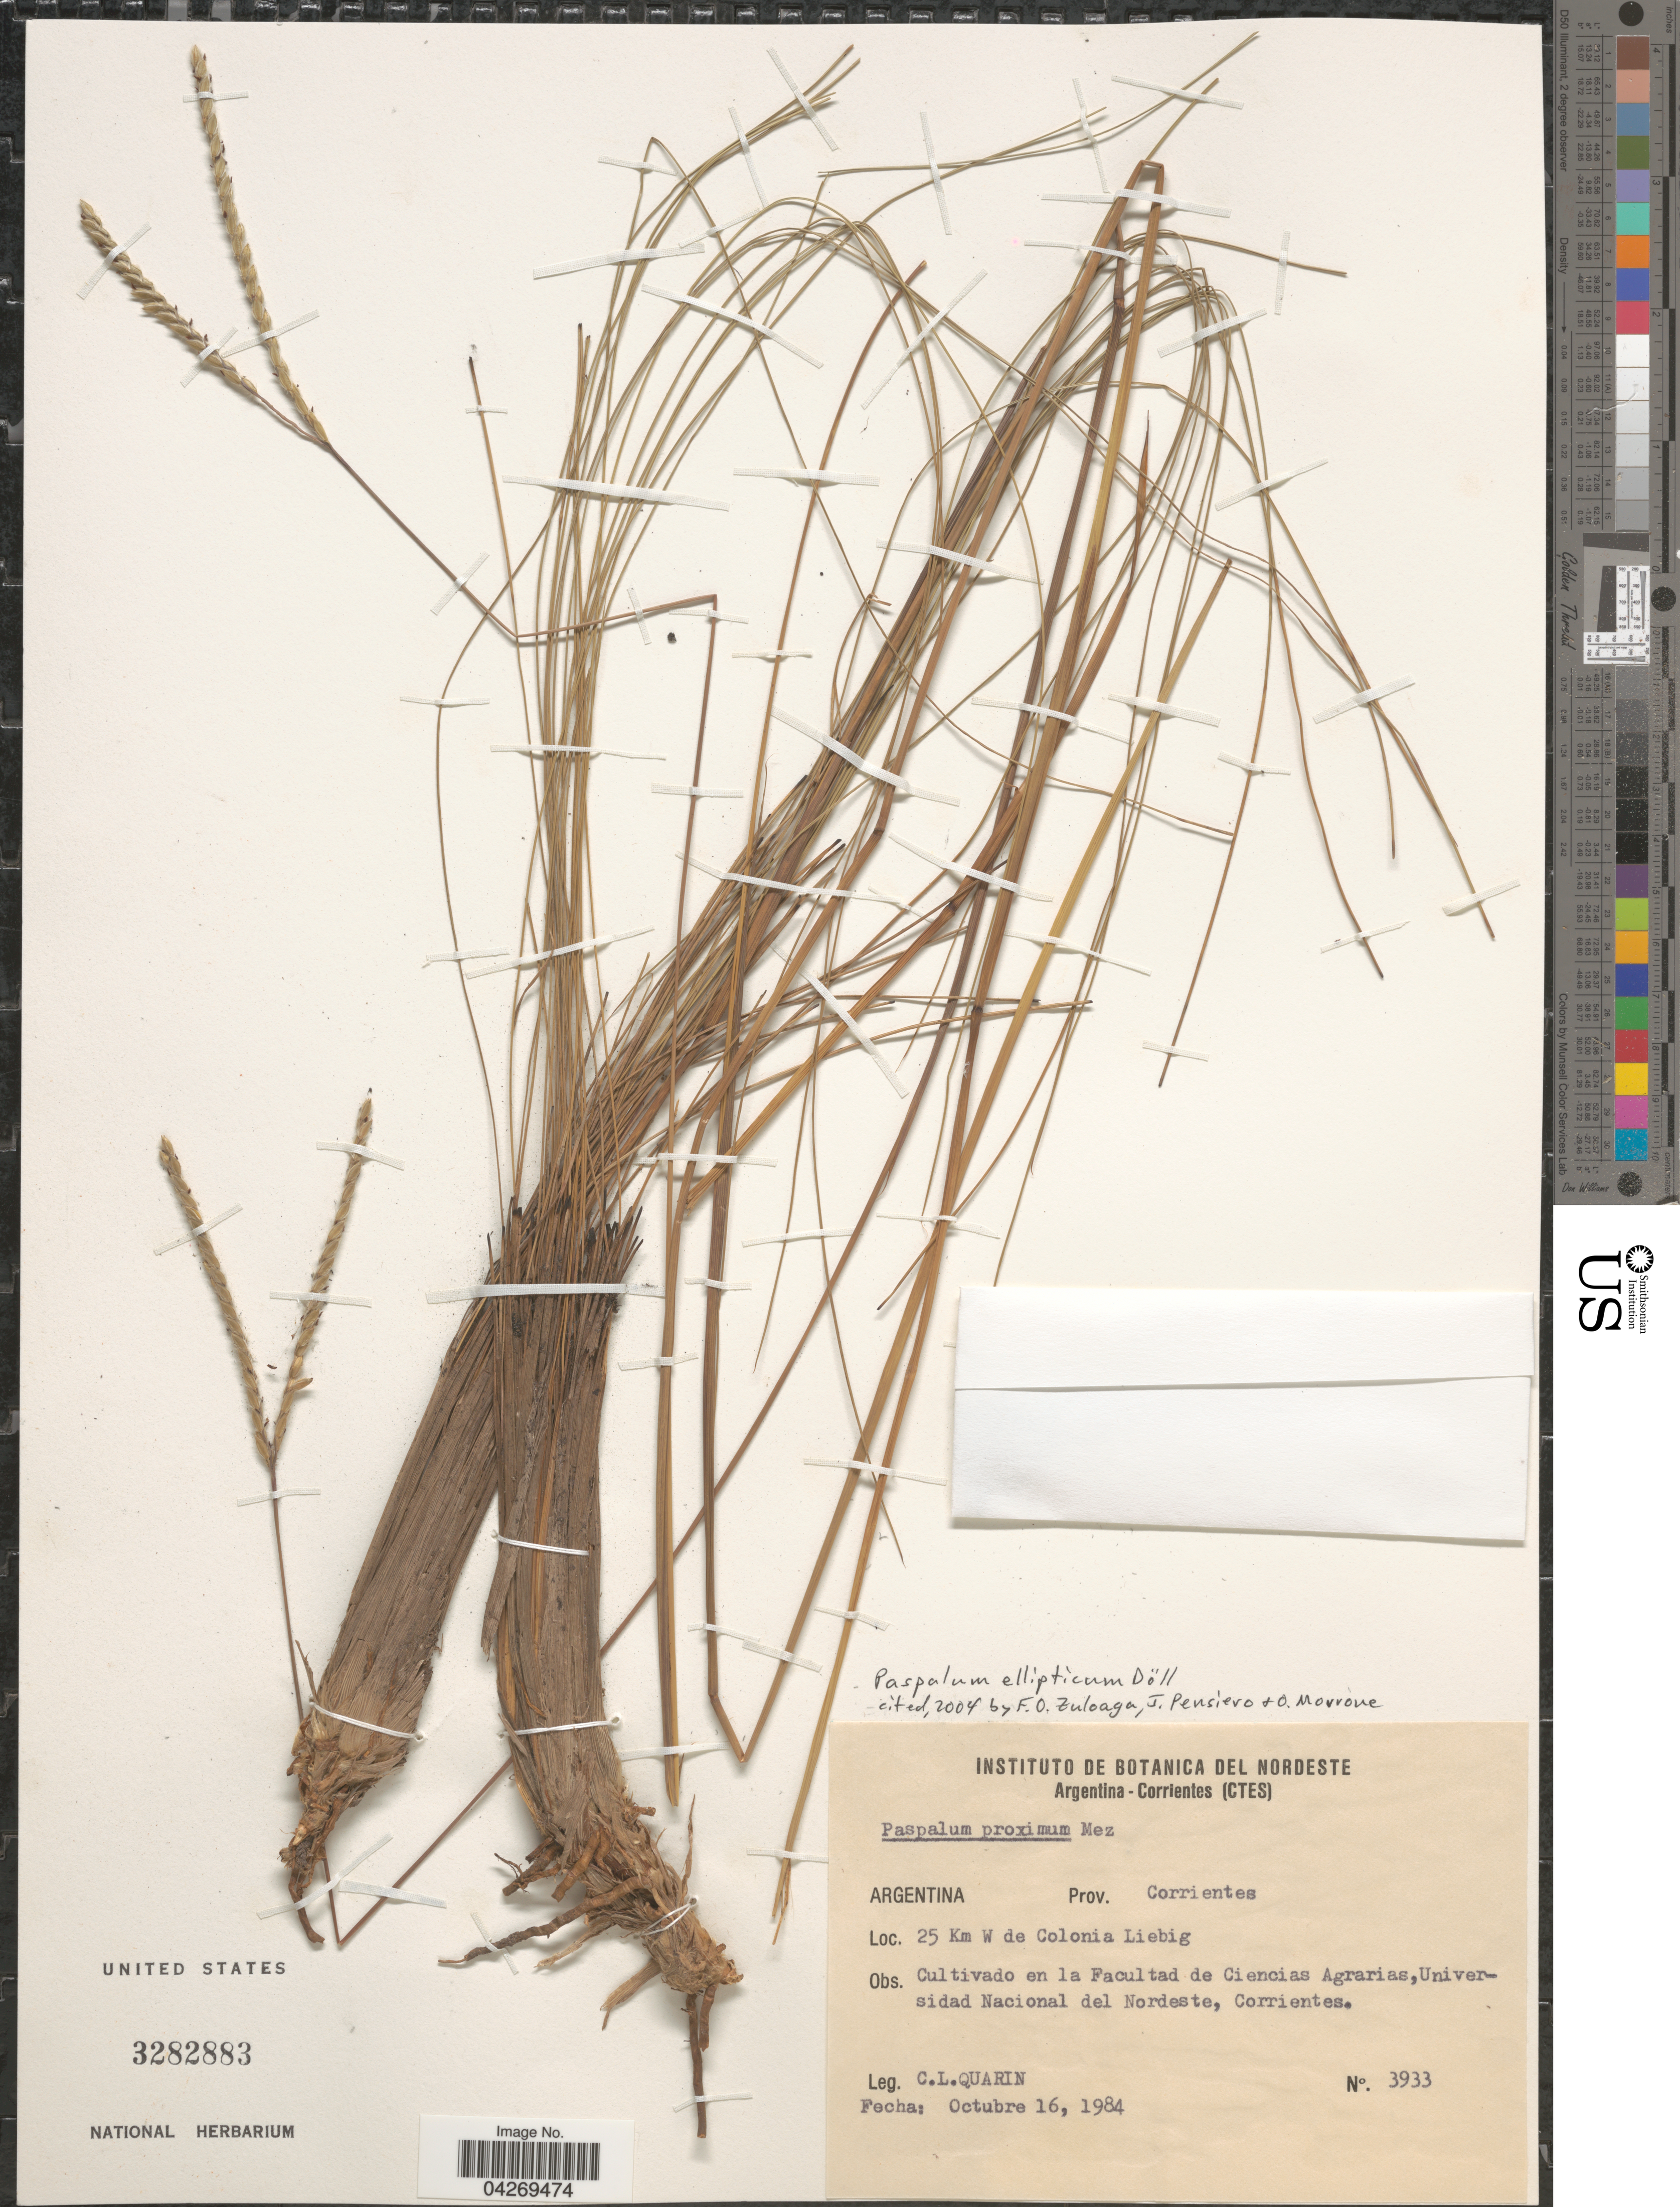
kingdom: Plantae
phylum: Tracheophyta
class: Liliopsida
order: Poales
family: Poaceae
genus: Paspalum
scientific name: Paspalum ellipticum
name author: Döll in Mart.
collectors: C. Quarin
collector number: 3933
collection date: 1984-10-16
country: Argentina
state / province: Corrientes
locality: En la Facultad de Ciencias Agrarias, Universidad Nacional del Nordeste, Corrientes.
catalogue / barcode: US 3282883